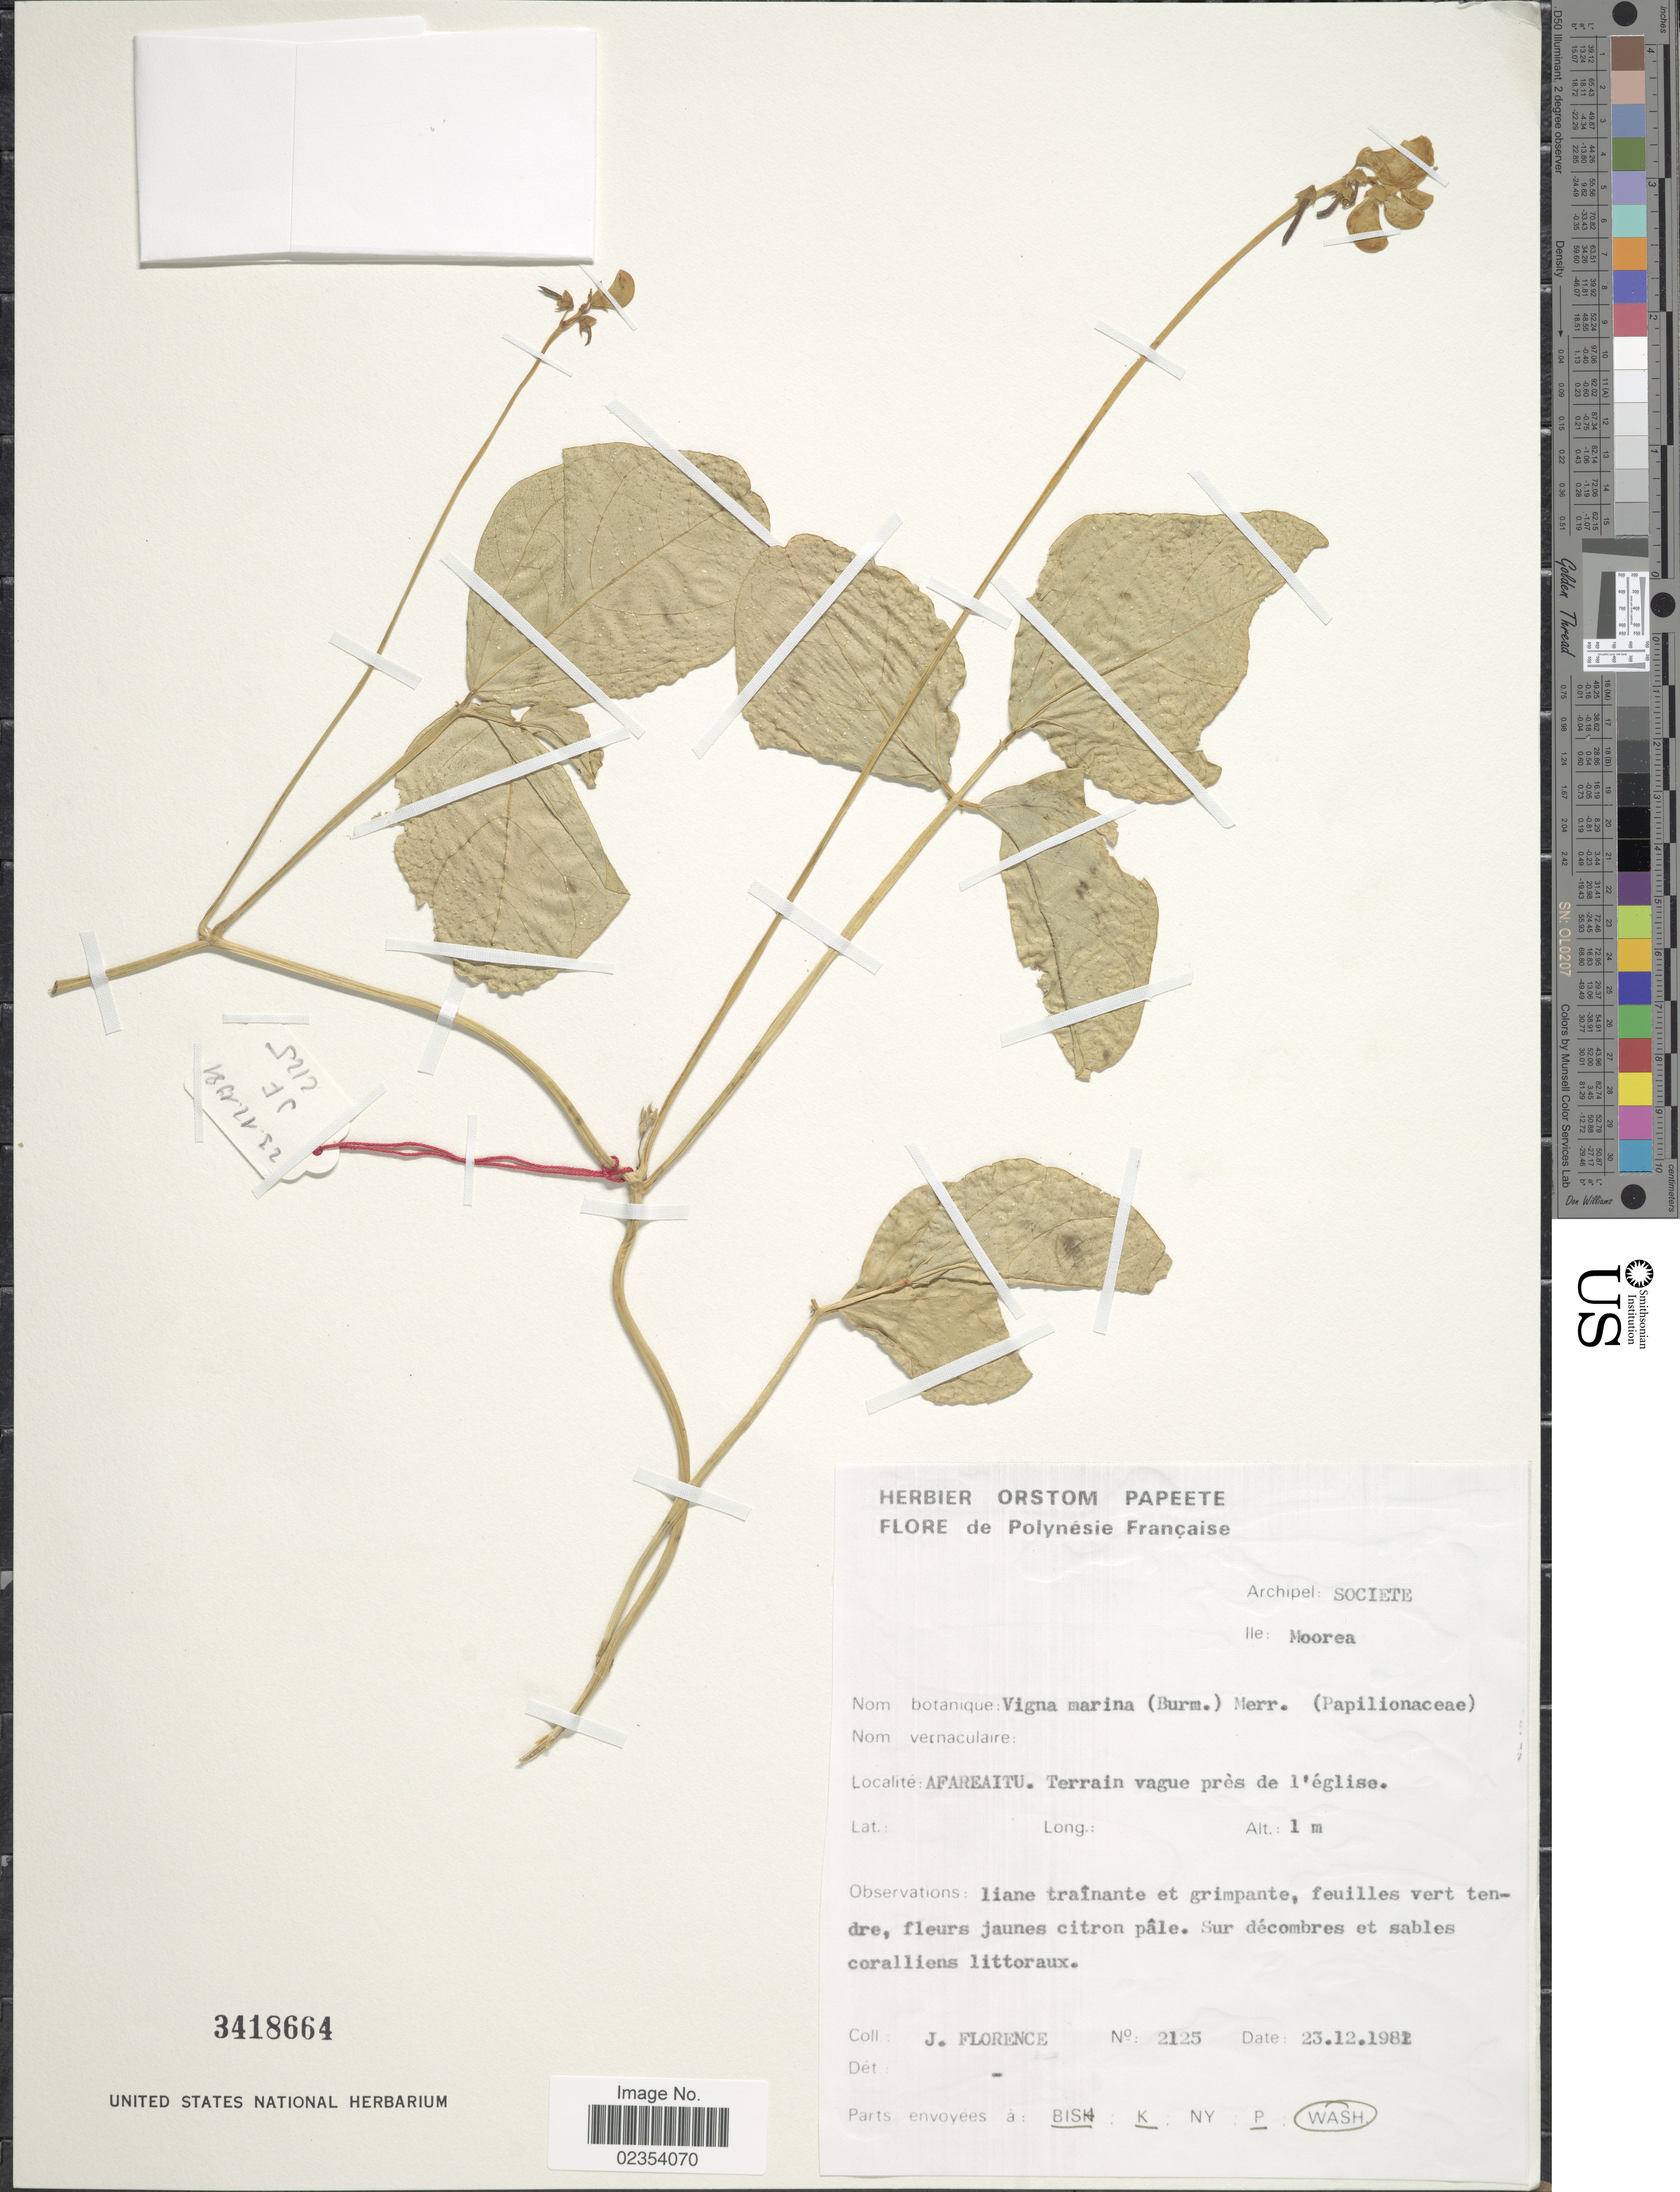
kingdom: Plantae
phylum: Tracheophyta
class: Magnoliopsida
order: Fabales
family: Fabaceae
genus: Vigna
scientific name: Vigna marina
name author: (Burm.) Merr.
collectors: J. Florence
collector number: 2125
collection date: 1981-12-23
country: French Polynesia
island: Moorea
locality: Archipel: Societe. Ile: Moorea. Afareaitu. Terrain vague près de l'église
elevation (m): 1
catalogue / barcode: US 3418664